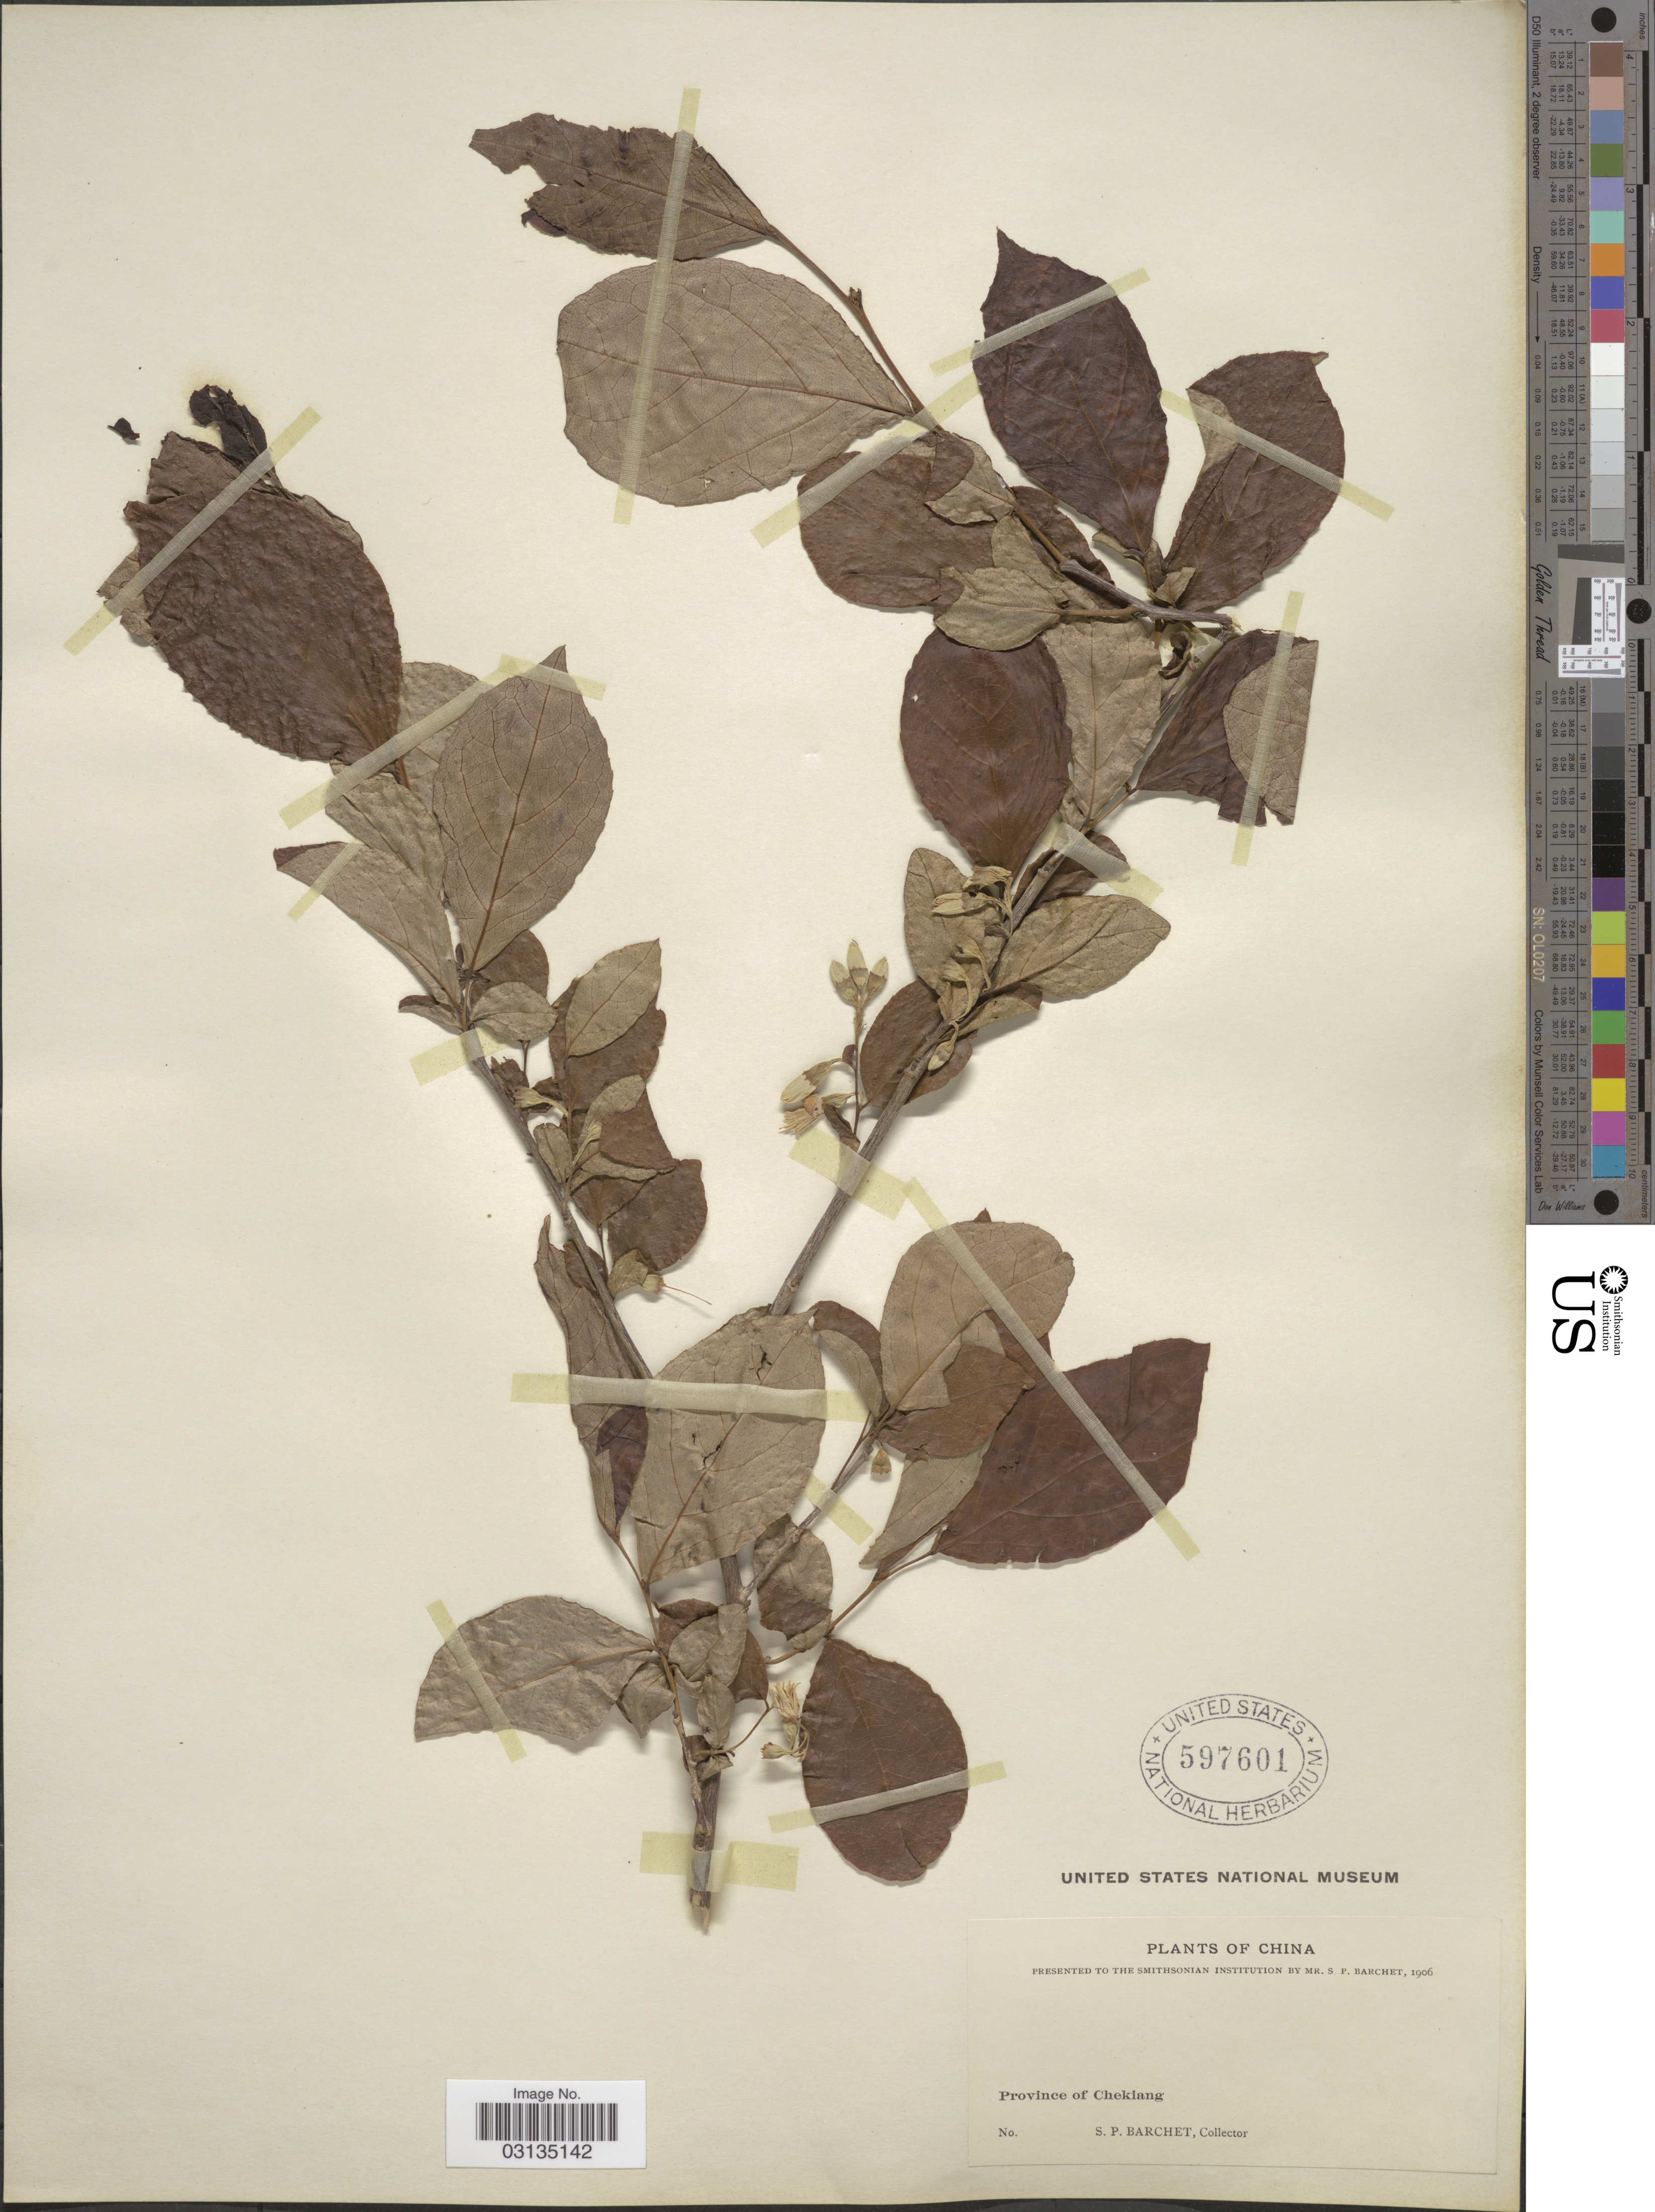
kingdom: Plantae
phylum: Tracheophyta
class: Magnoliopsida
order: Ericales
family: Styracaceae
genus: Styrax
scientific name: Styrax sp.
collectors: S. P. Barchet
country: China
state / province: Zhejiang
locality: Province of Chekiang.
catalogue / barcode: US 597601